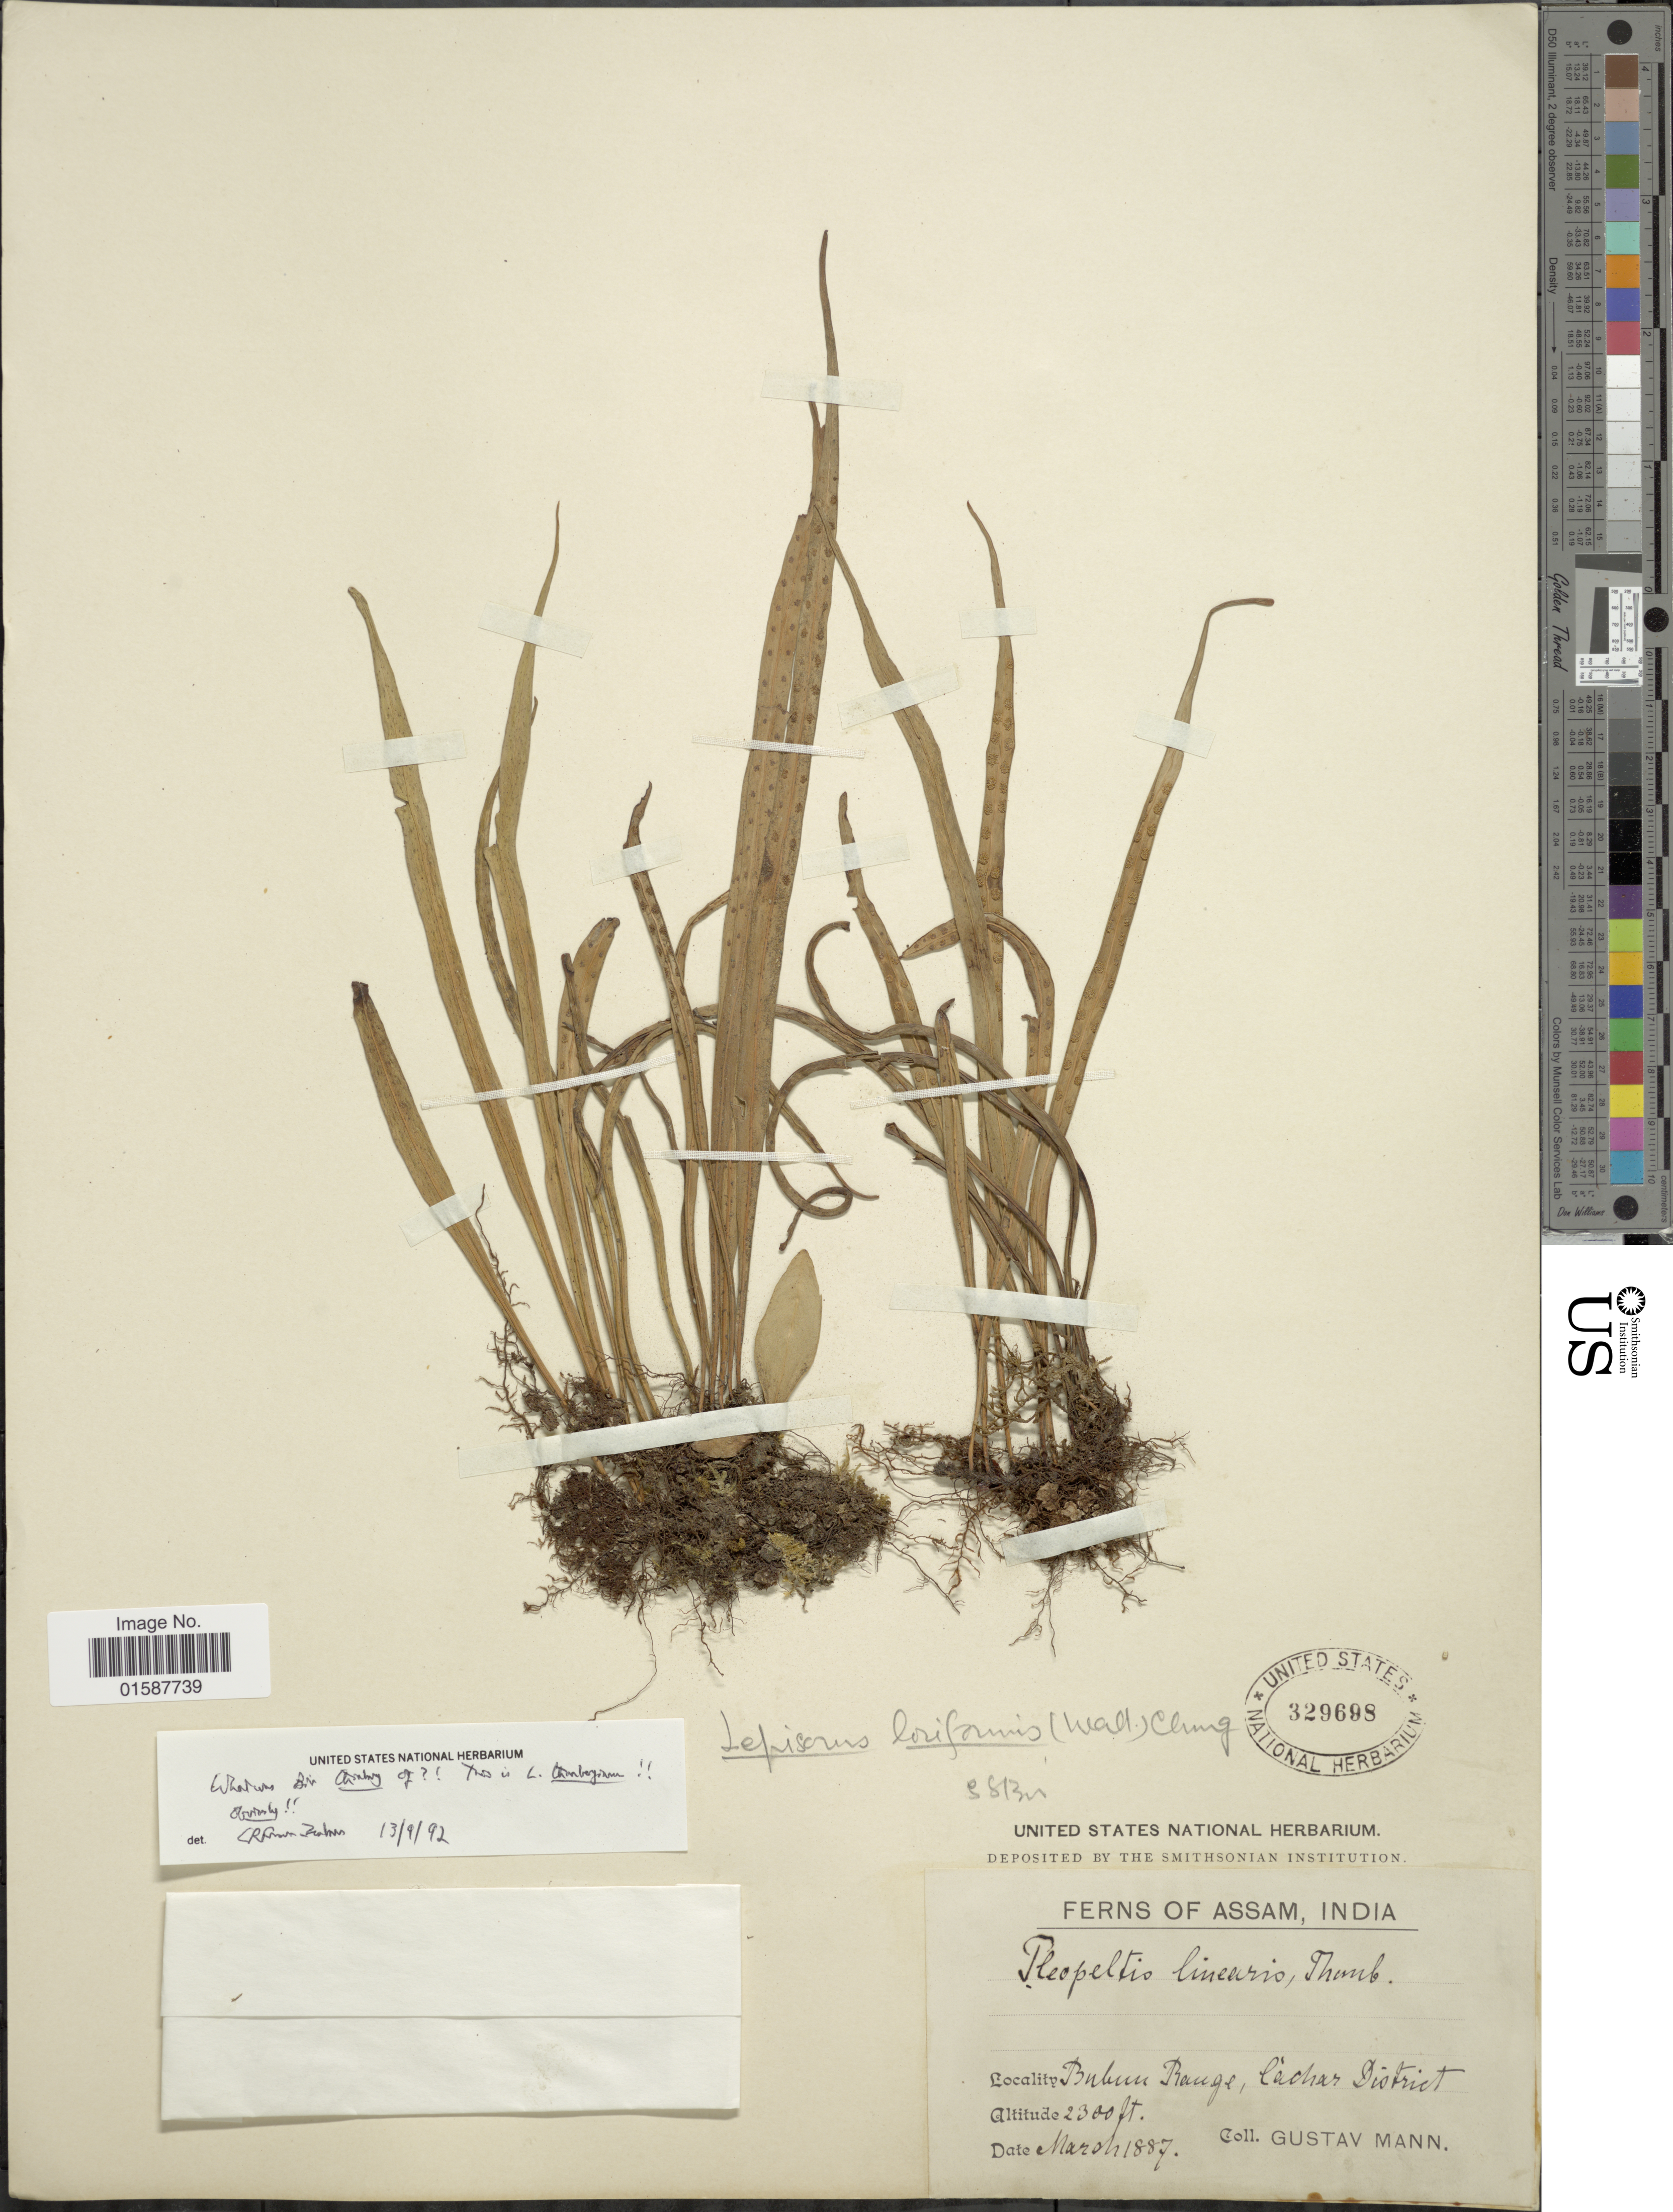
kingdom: Plantae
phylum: Tracheophyta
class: Polypodiopsida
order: Polypodiales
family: Polypodiaceae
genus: Lepisorus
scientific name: Lepisorus loriformis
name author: (Wall. ex Mett.) Ching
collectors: G. Mann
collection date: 1887-03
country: India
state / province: Assam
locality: Bubun Range, Cachar District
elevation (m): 701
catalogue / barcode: US 329698